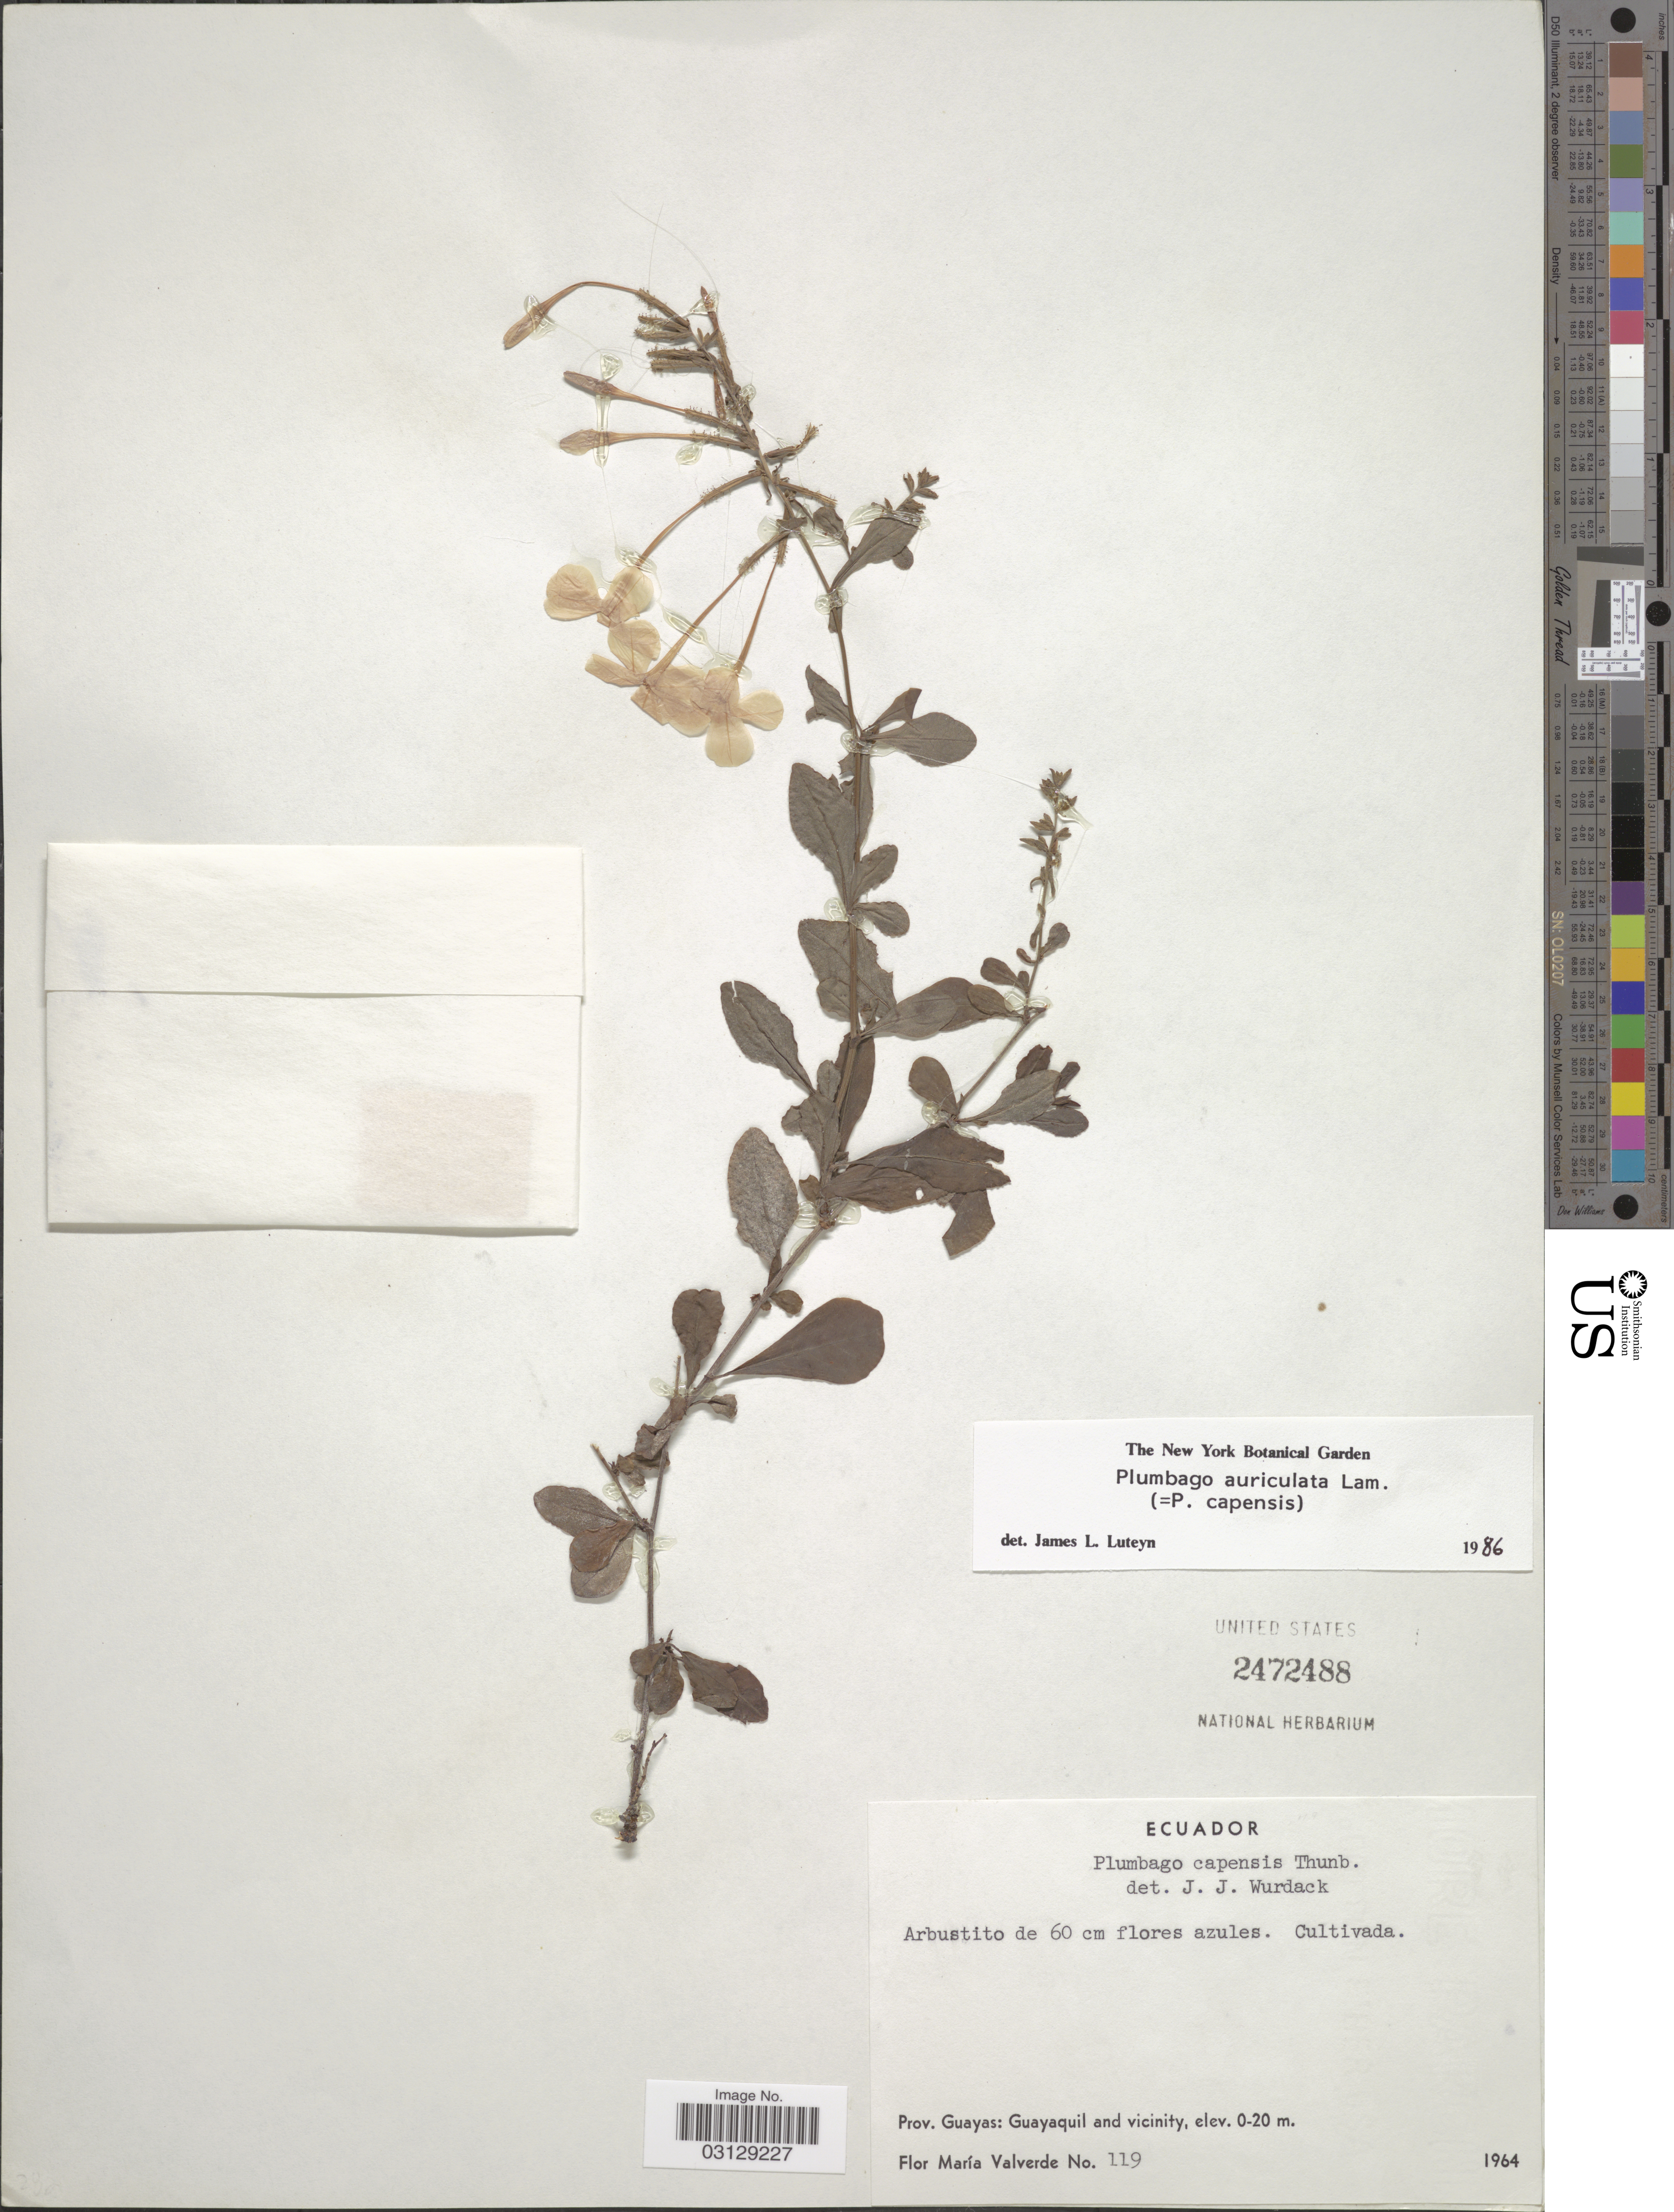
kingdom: Plantae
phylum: Tracheophyta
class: Magnoliopsida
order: Caryophyllales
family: Plumbaginaceae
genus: Plumbago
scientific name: Plumbago auriculata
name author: Lam.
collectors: F. M. Valverde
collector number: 119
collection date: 1964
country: Ecuador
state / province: Guayas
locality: Guayaquil and vicinity.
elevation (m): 0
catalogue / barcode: US 2472488